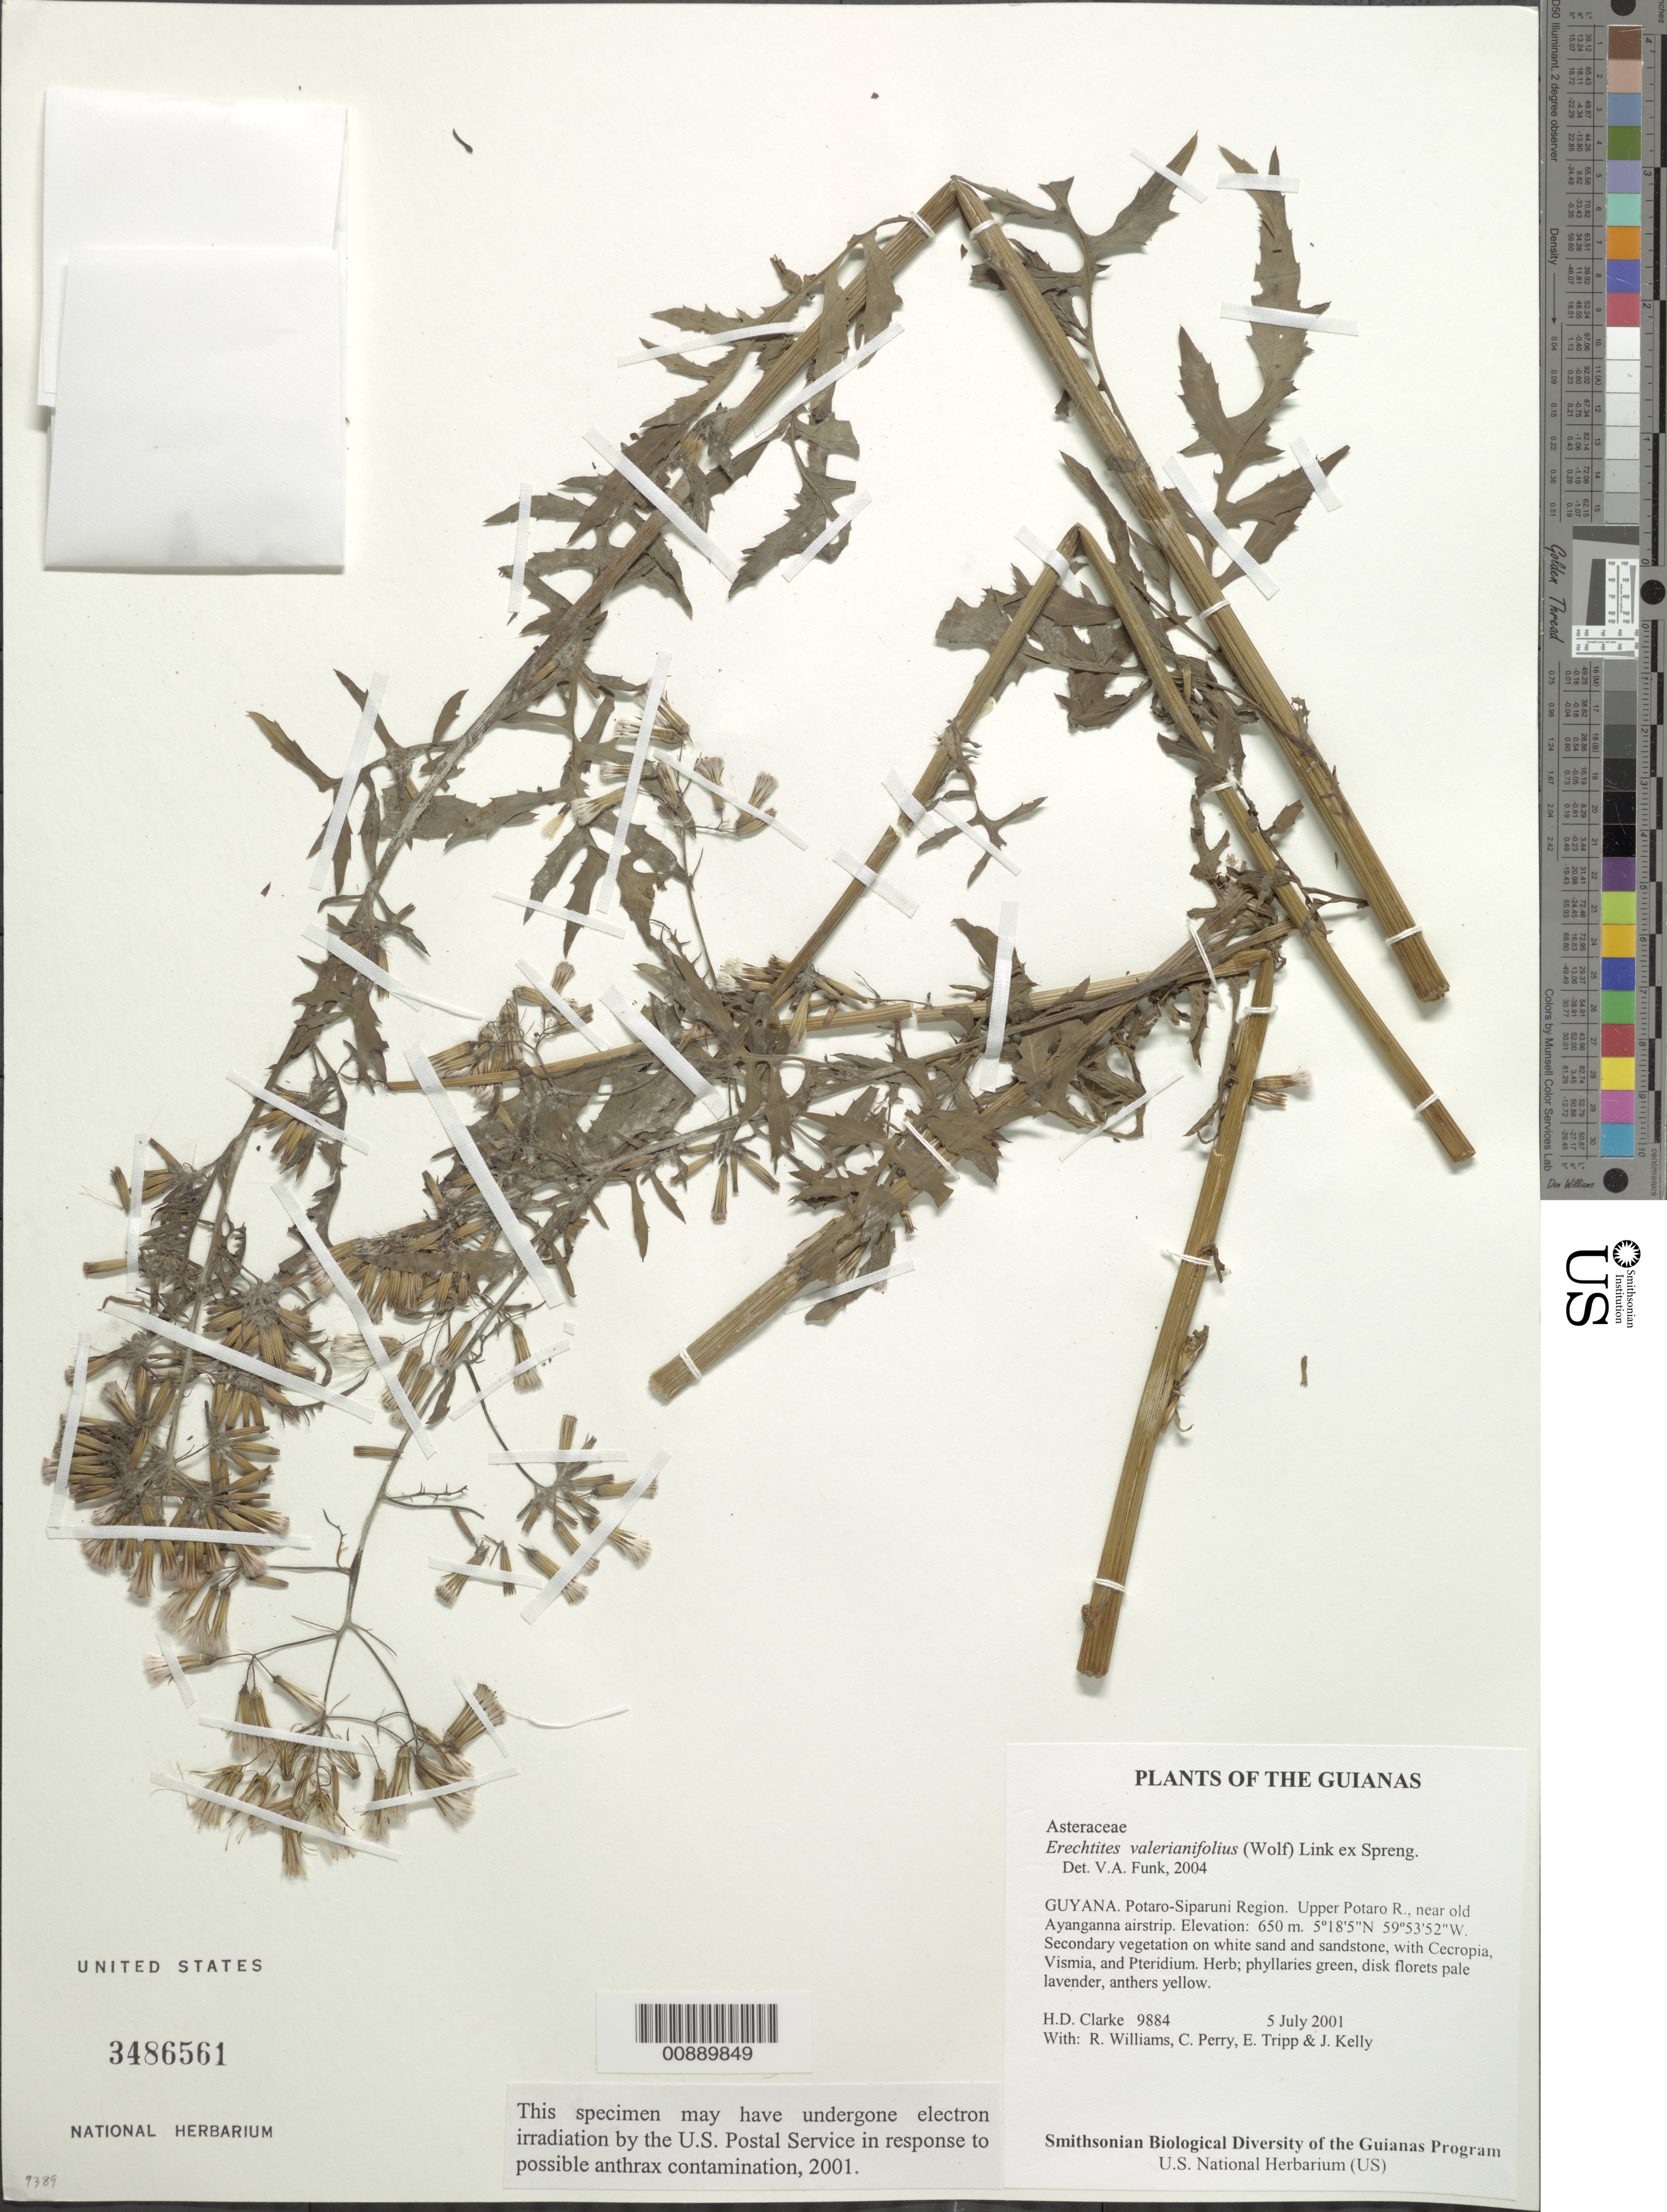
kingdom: Plantae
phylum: Tracheophyta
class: Magnoliopsida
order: Asterales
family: Asteraceae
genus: Erechtites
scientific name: Erechtites valerianifolius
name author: (Link ex Spreng.) DC.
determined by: Funk, Vicki A., (BOT), Smithsonian Institution - National Museum of Natural History (UNITED STATES)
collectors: H. D. Clarke, R. Williams, C. Perry, E. Tripp & J. Kelly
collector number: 9884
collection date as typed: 5 July 2001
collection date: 2001-07-05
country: Guyana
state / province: Potaro-Siparuni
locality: Upper Potaro R., near old Ayanganna airstrip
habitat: Secondary vegetation on white sand and sandstone, with Cecropia, Vismia, and Pteridium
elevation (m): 650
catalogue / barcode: US 3486561